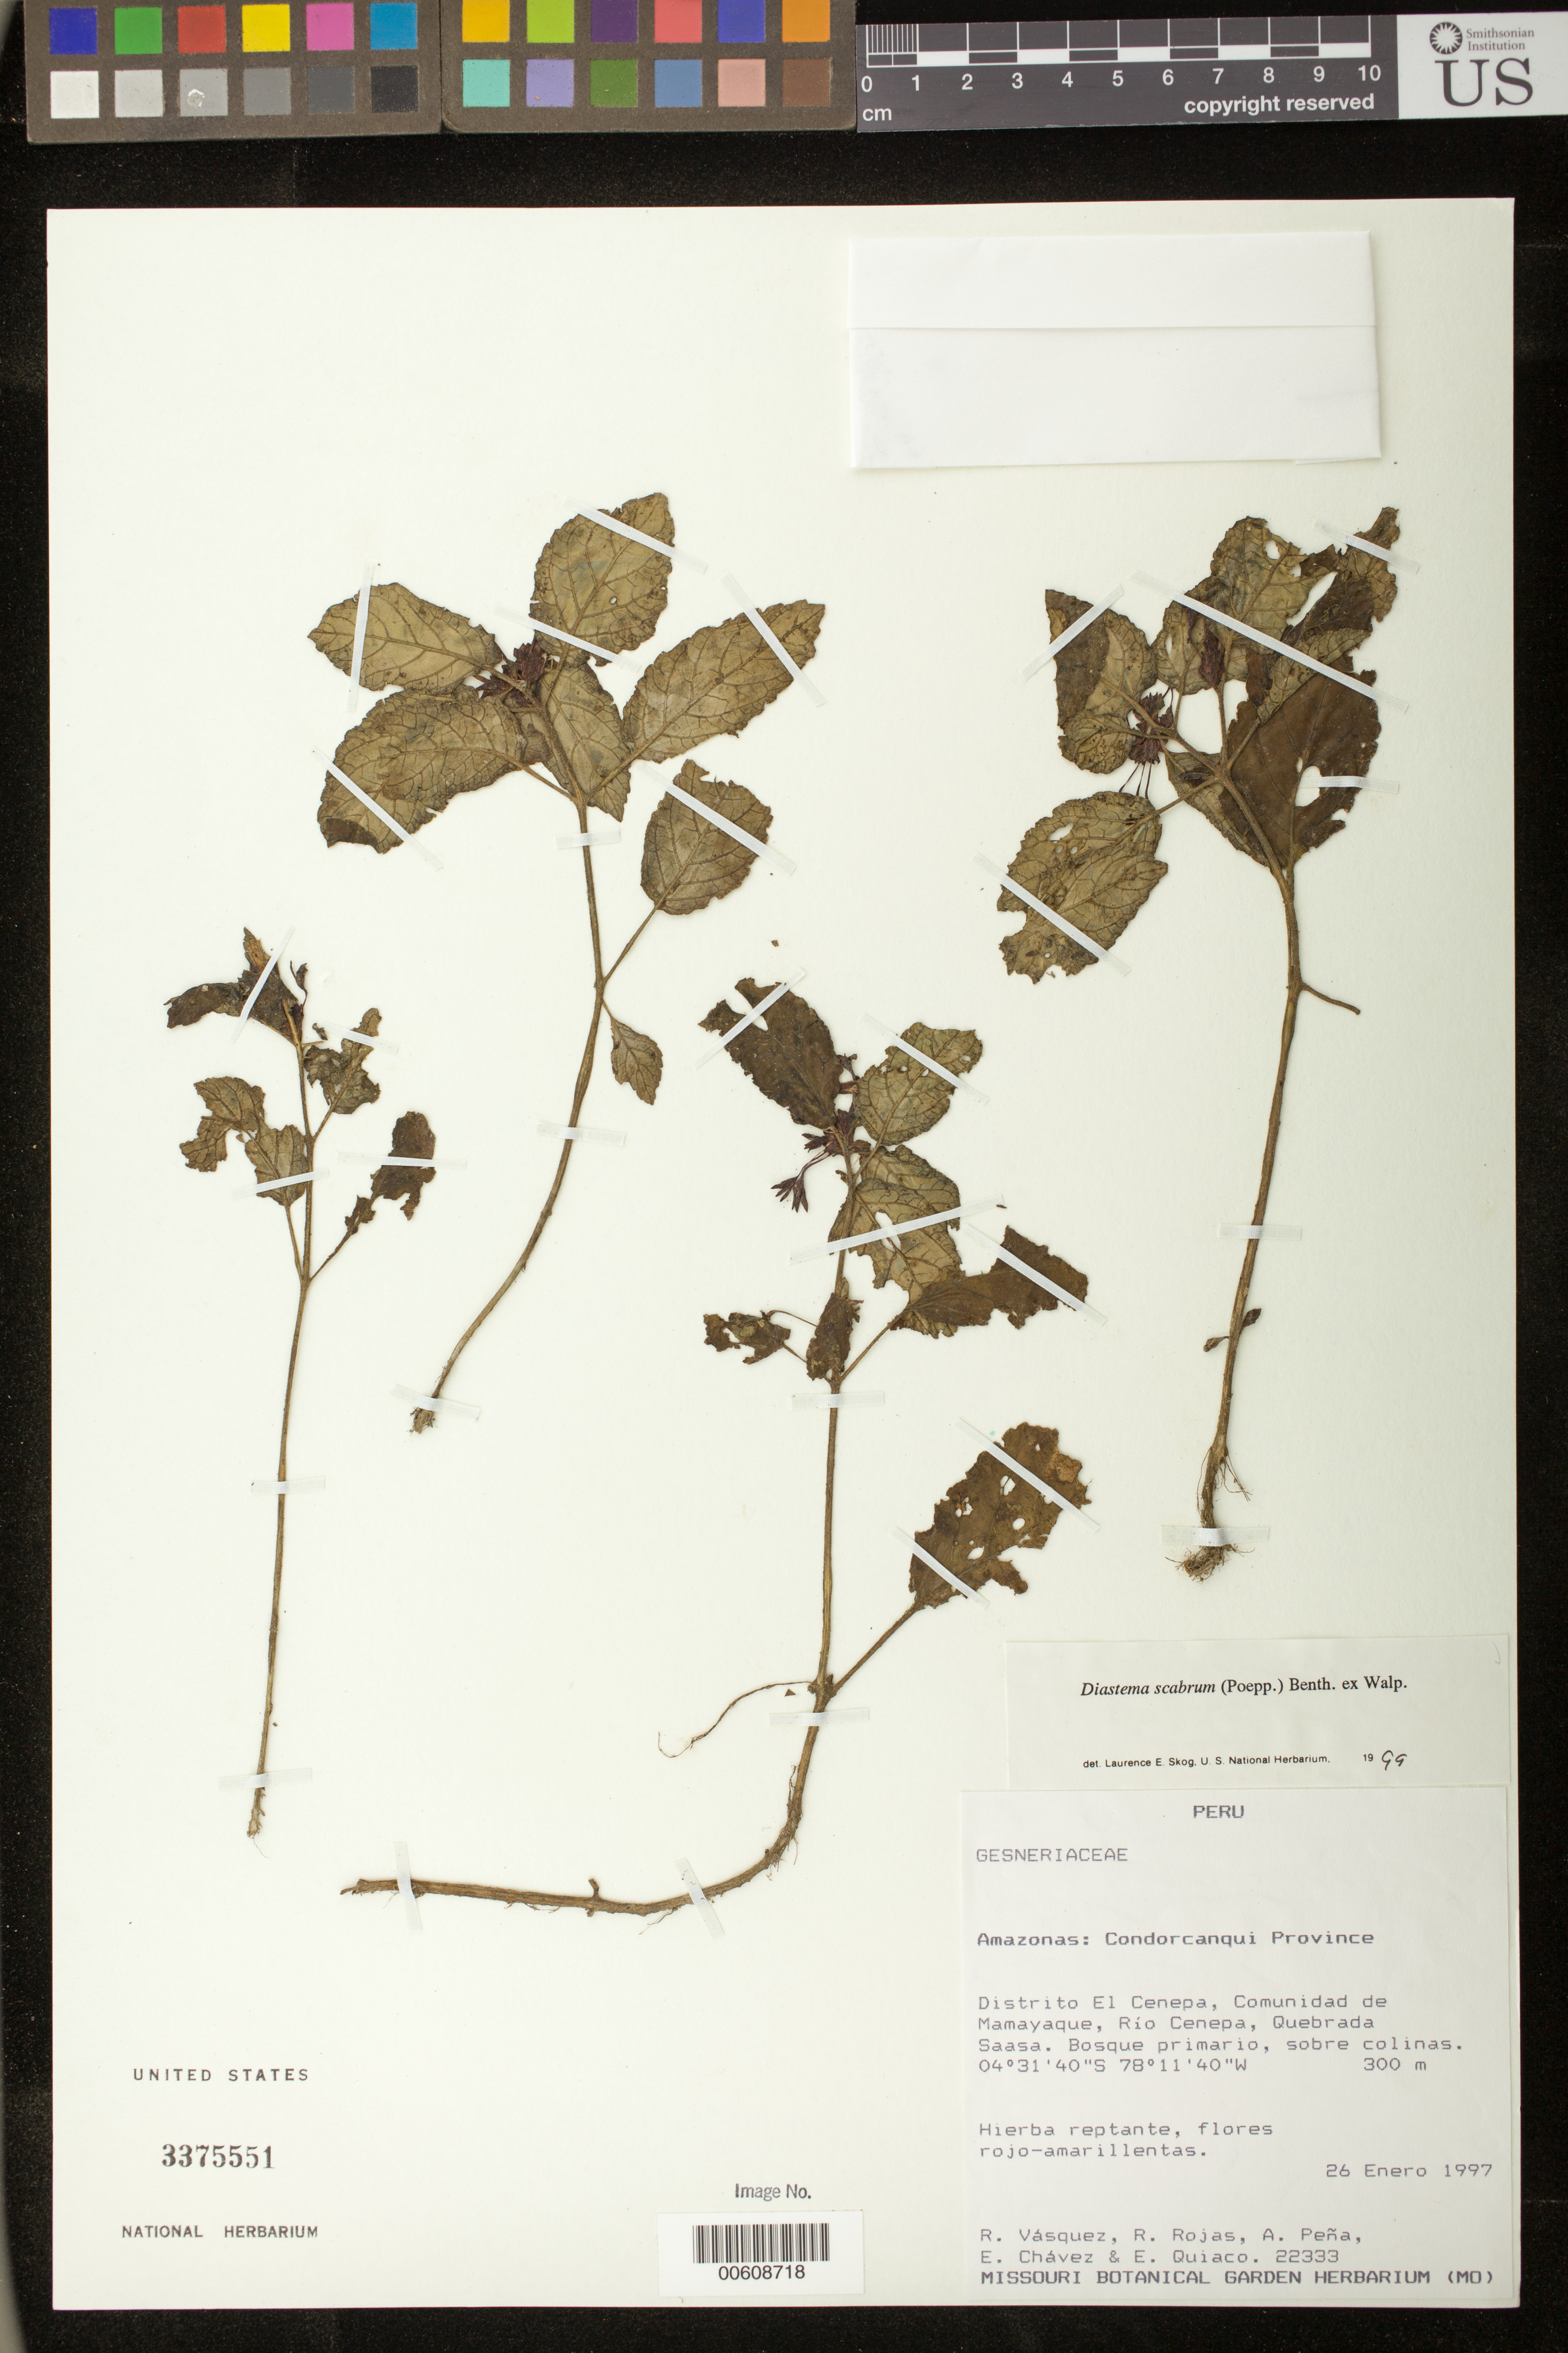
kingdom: Plantae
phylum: Tracheophyta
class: Magnoliopsida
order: Lamiales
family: Gesneriaceae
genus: Diastema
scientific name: Diastema scabrum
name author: (Poepp.) Benth. ex Walp.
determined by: Skog, Laurence E.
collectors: R. Vásquez, R. Rojas, A. Peña, E. Chávez & R. Quiaco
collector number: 22333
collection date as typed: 26 Jan 1997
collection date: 1997-01-26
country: Peru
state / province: Amazonas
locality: Prov. Condorcanqui; Dtto. El Cenepa, comunidad de Mamayaque, Río Cenepa, Quebrada Saasa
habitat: Bosque primario, sobre colinas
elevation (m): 300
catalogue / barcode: US 3375551